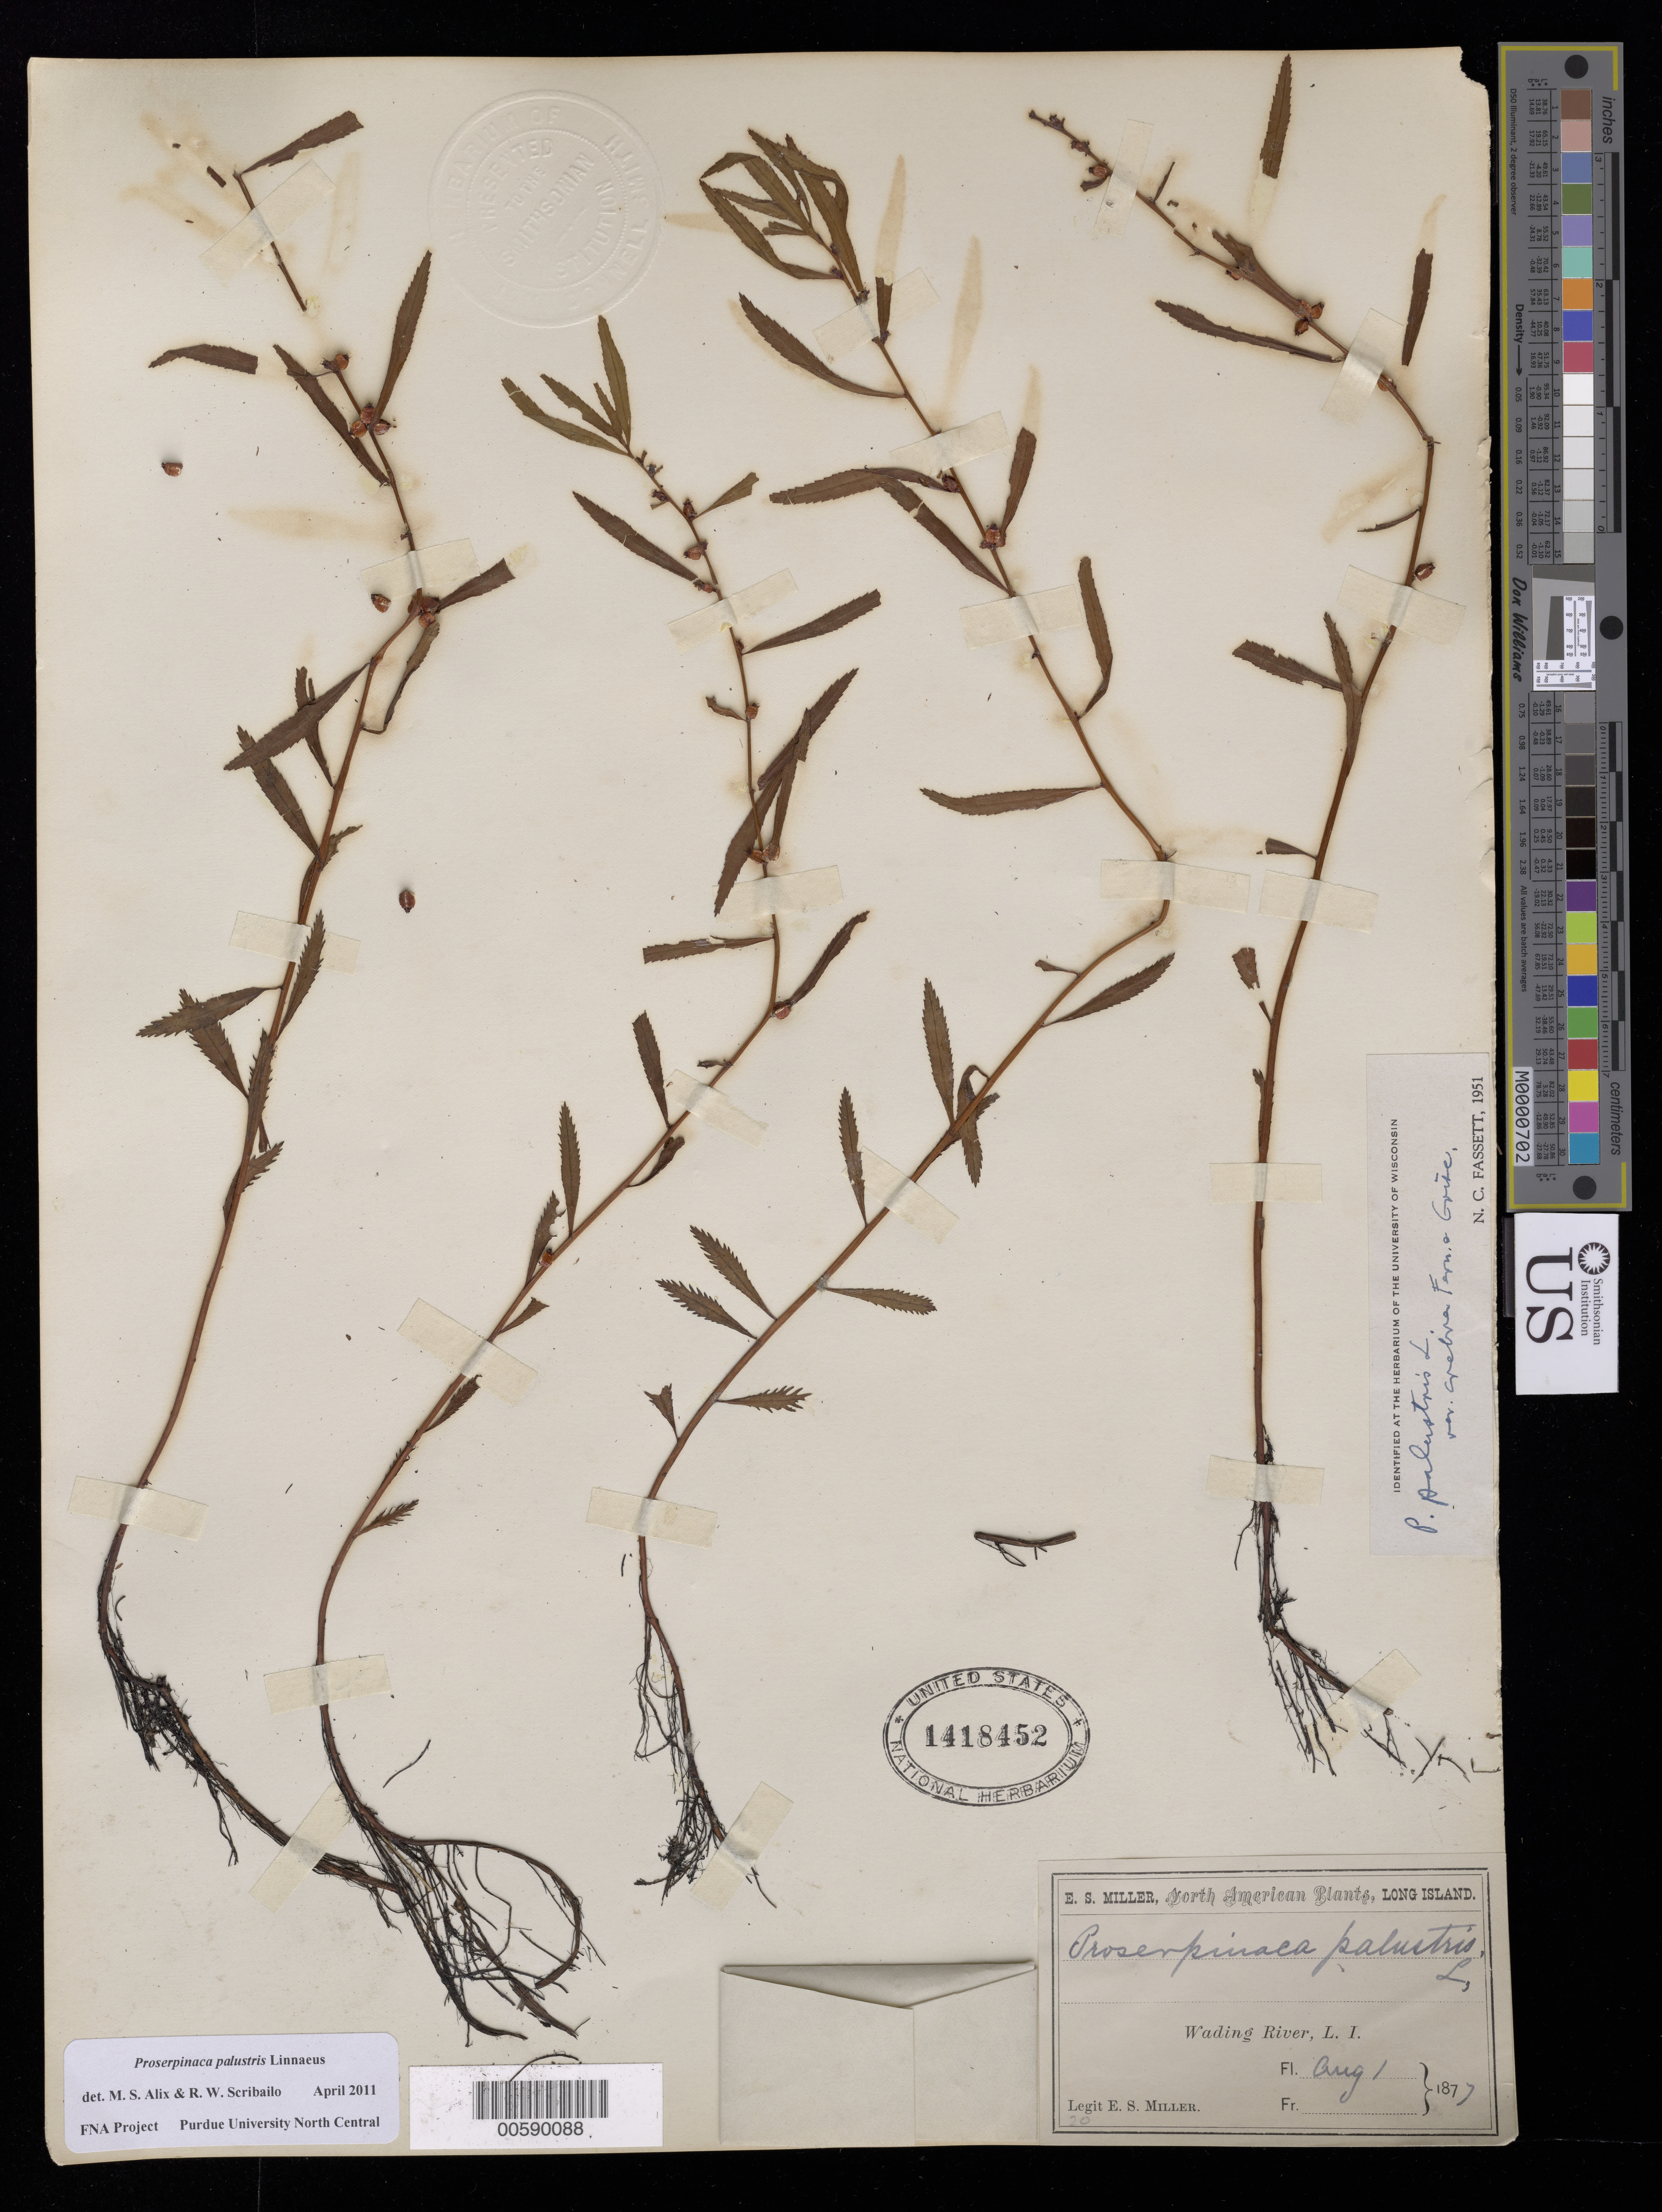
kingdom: Plantae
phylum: Tracheophyta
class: Magnoliopsida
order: Saxifragales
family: Haloragaceae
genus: Proserpinaca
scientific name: Proserpinaca palustris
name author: L.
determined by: Scribailo, R. W.; Alix, M. S.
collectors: E. S. Miller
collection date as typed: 01 Aug 1877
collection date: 1877-08-01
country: United States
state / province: New York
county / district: Suffolk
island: Long Island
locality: Wading River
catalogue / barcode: US 1418452